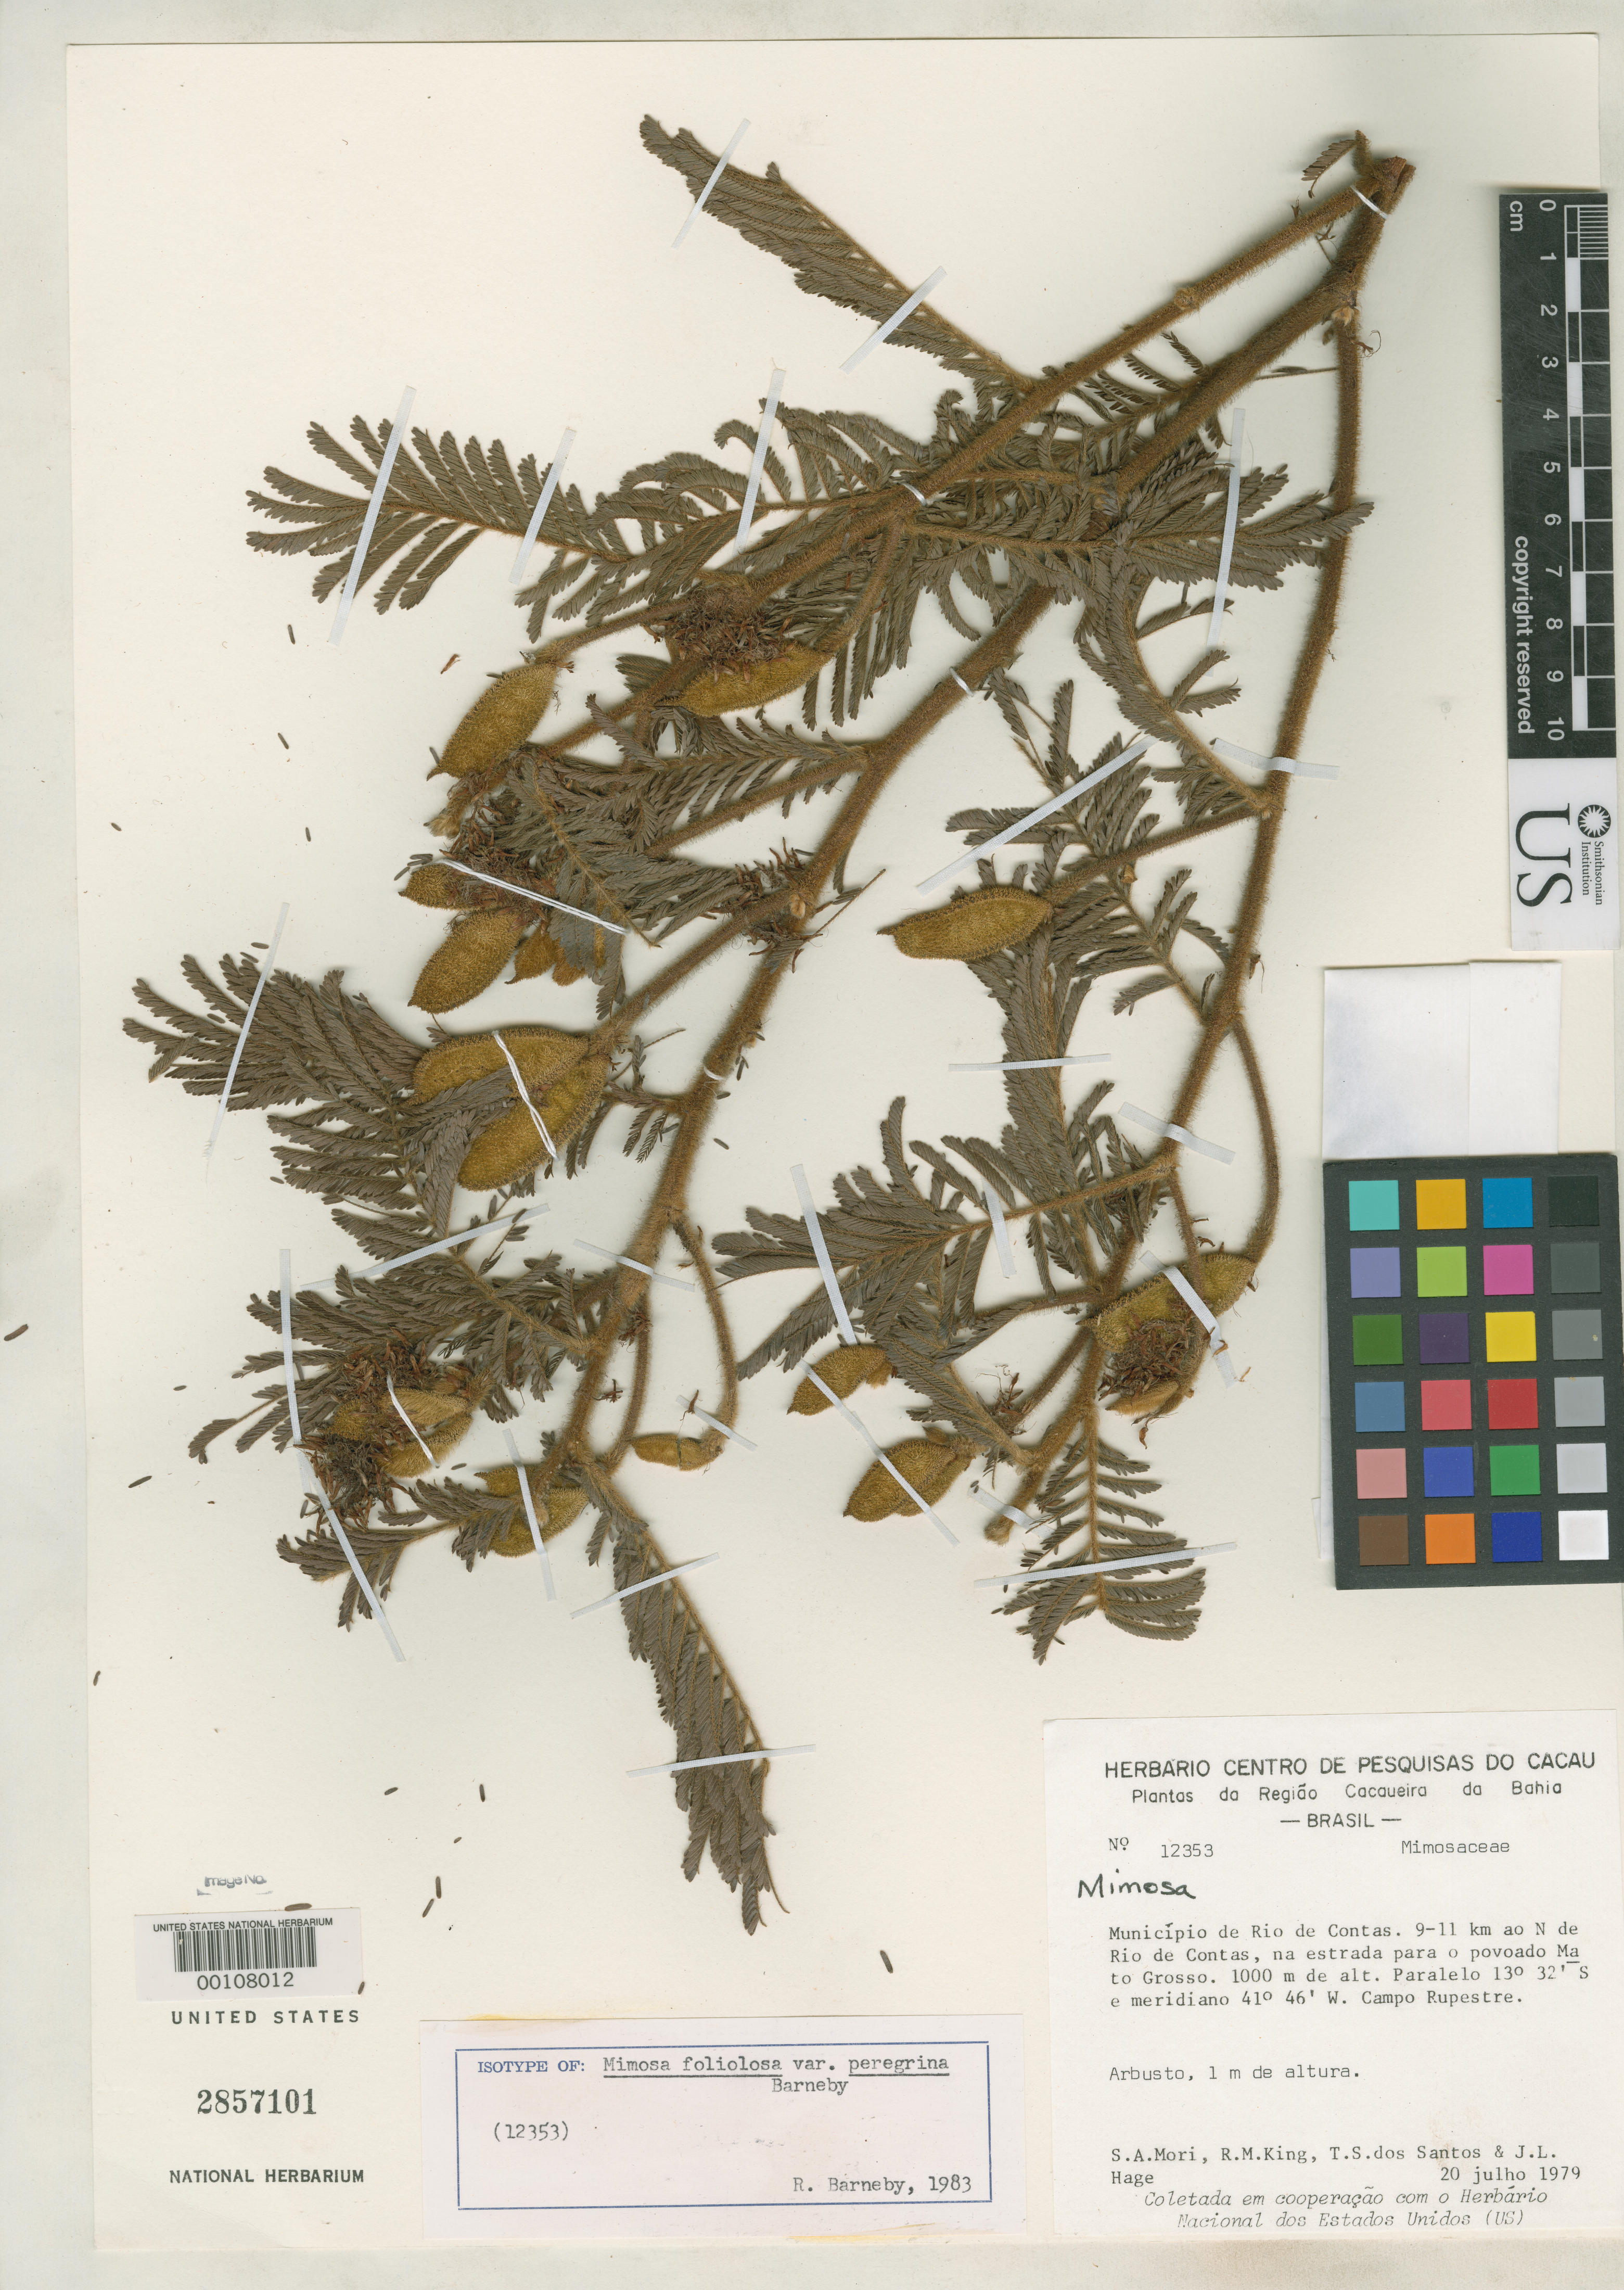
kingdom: Plantae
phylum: Tracheophyta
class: Magnoliopsida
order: Fabales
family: Fabaceae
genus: Mimosa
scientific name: Mimosa foliolosa var. peregrina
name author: Barneby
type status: Isotype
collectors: S. Mori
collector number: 12353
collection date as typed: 20 Jul 1979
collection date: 1979-07-20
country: Brazil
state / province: Bahia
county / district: Rio de Contas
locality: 9-11 km ao N de Rio de Contas.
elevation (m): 1000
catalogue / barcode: US 2857101